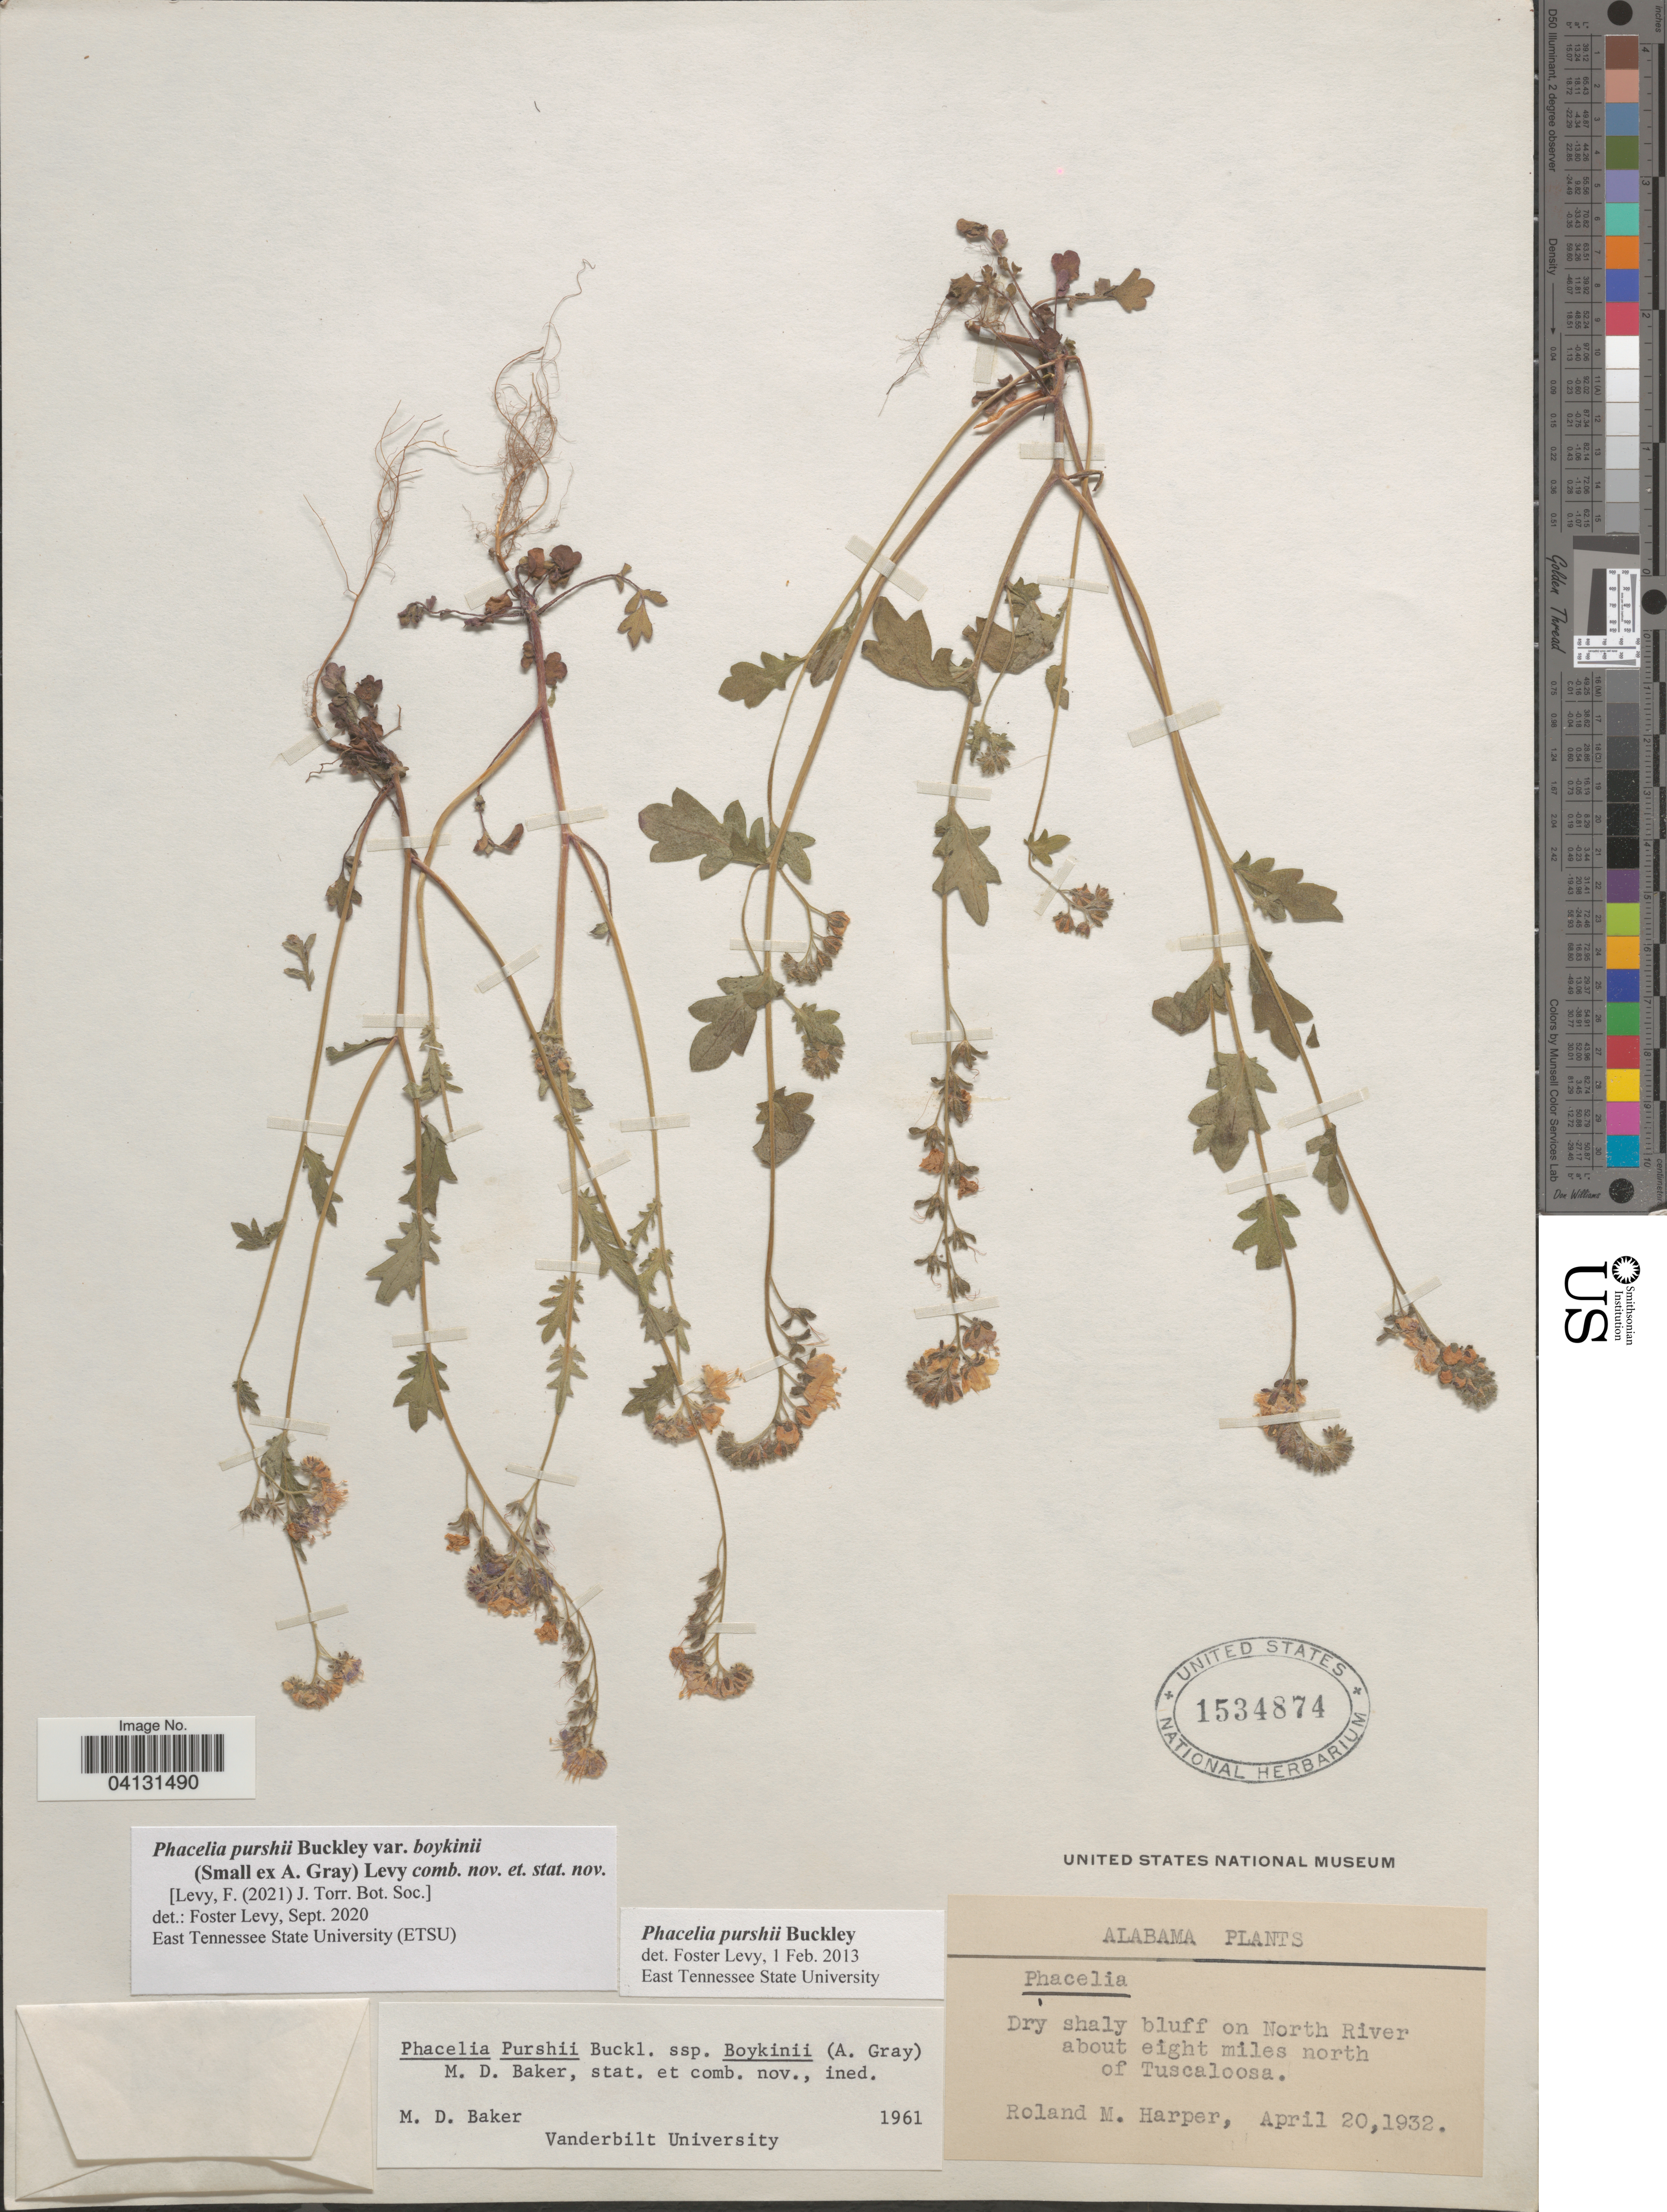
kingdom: Plantae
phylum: Tracheophyta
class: Magnoliopsida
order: Boraginales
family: Hydrophyllaceae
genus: Phacelia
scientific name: Phacelia purshii var. boykinii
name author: (Small ex A. Gray) Levy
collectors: R. M. Harper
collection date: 1932-04-20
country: United States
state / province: Alabama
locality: Dry shaly bluff on North River about eight miles north of Tuscaloosa.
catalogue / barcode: US 1534874